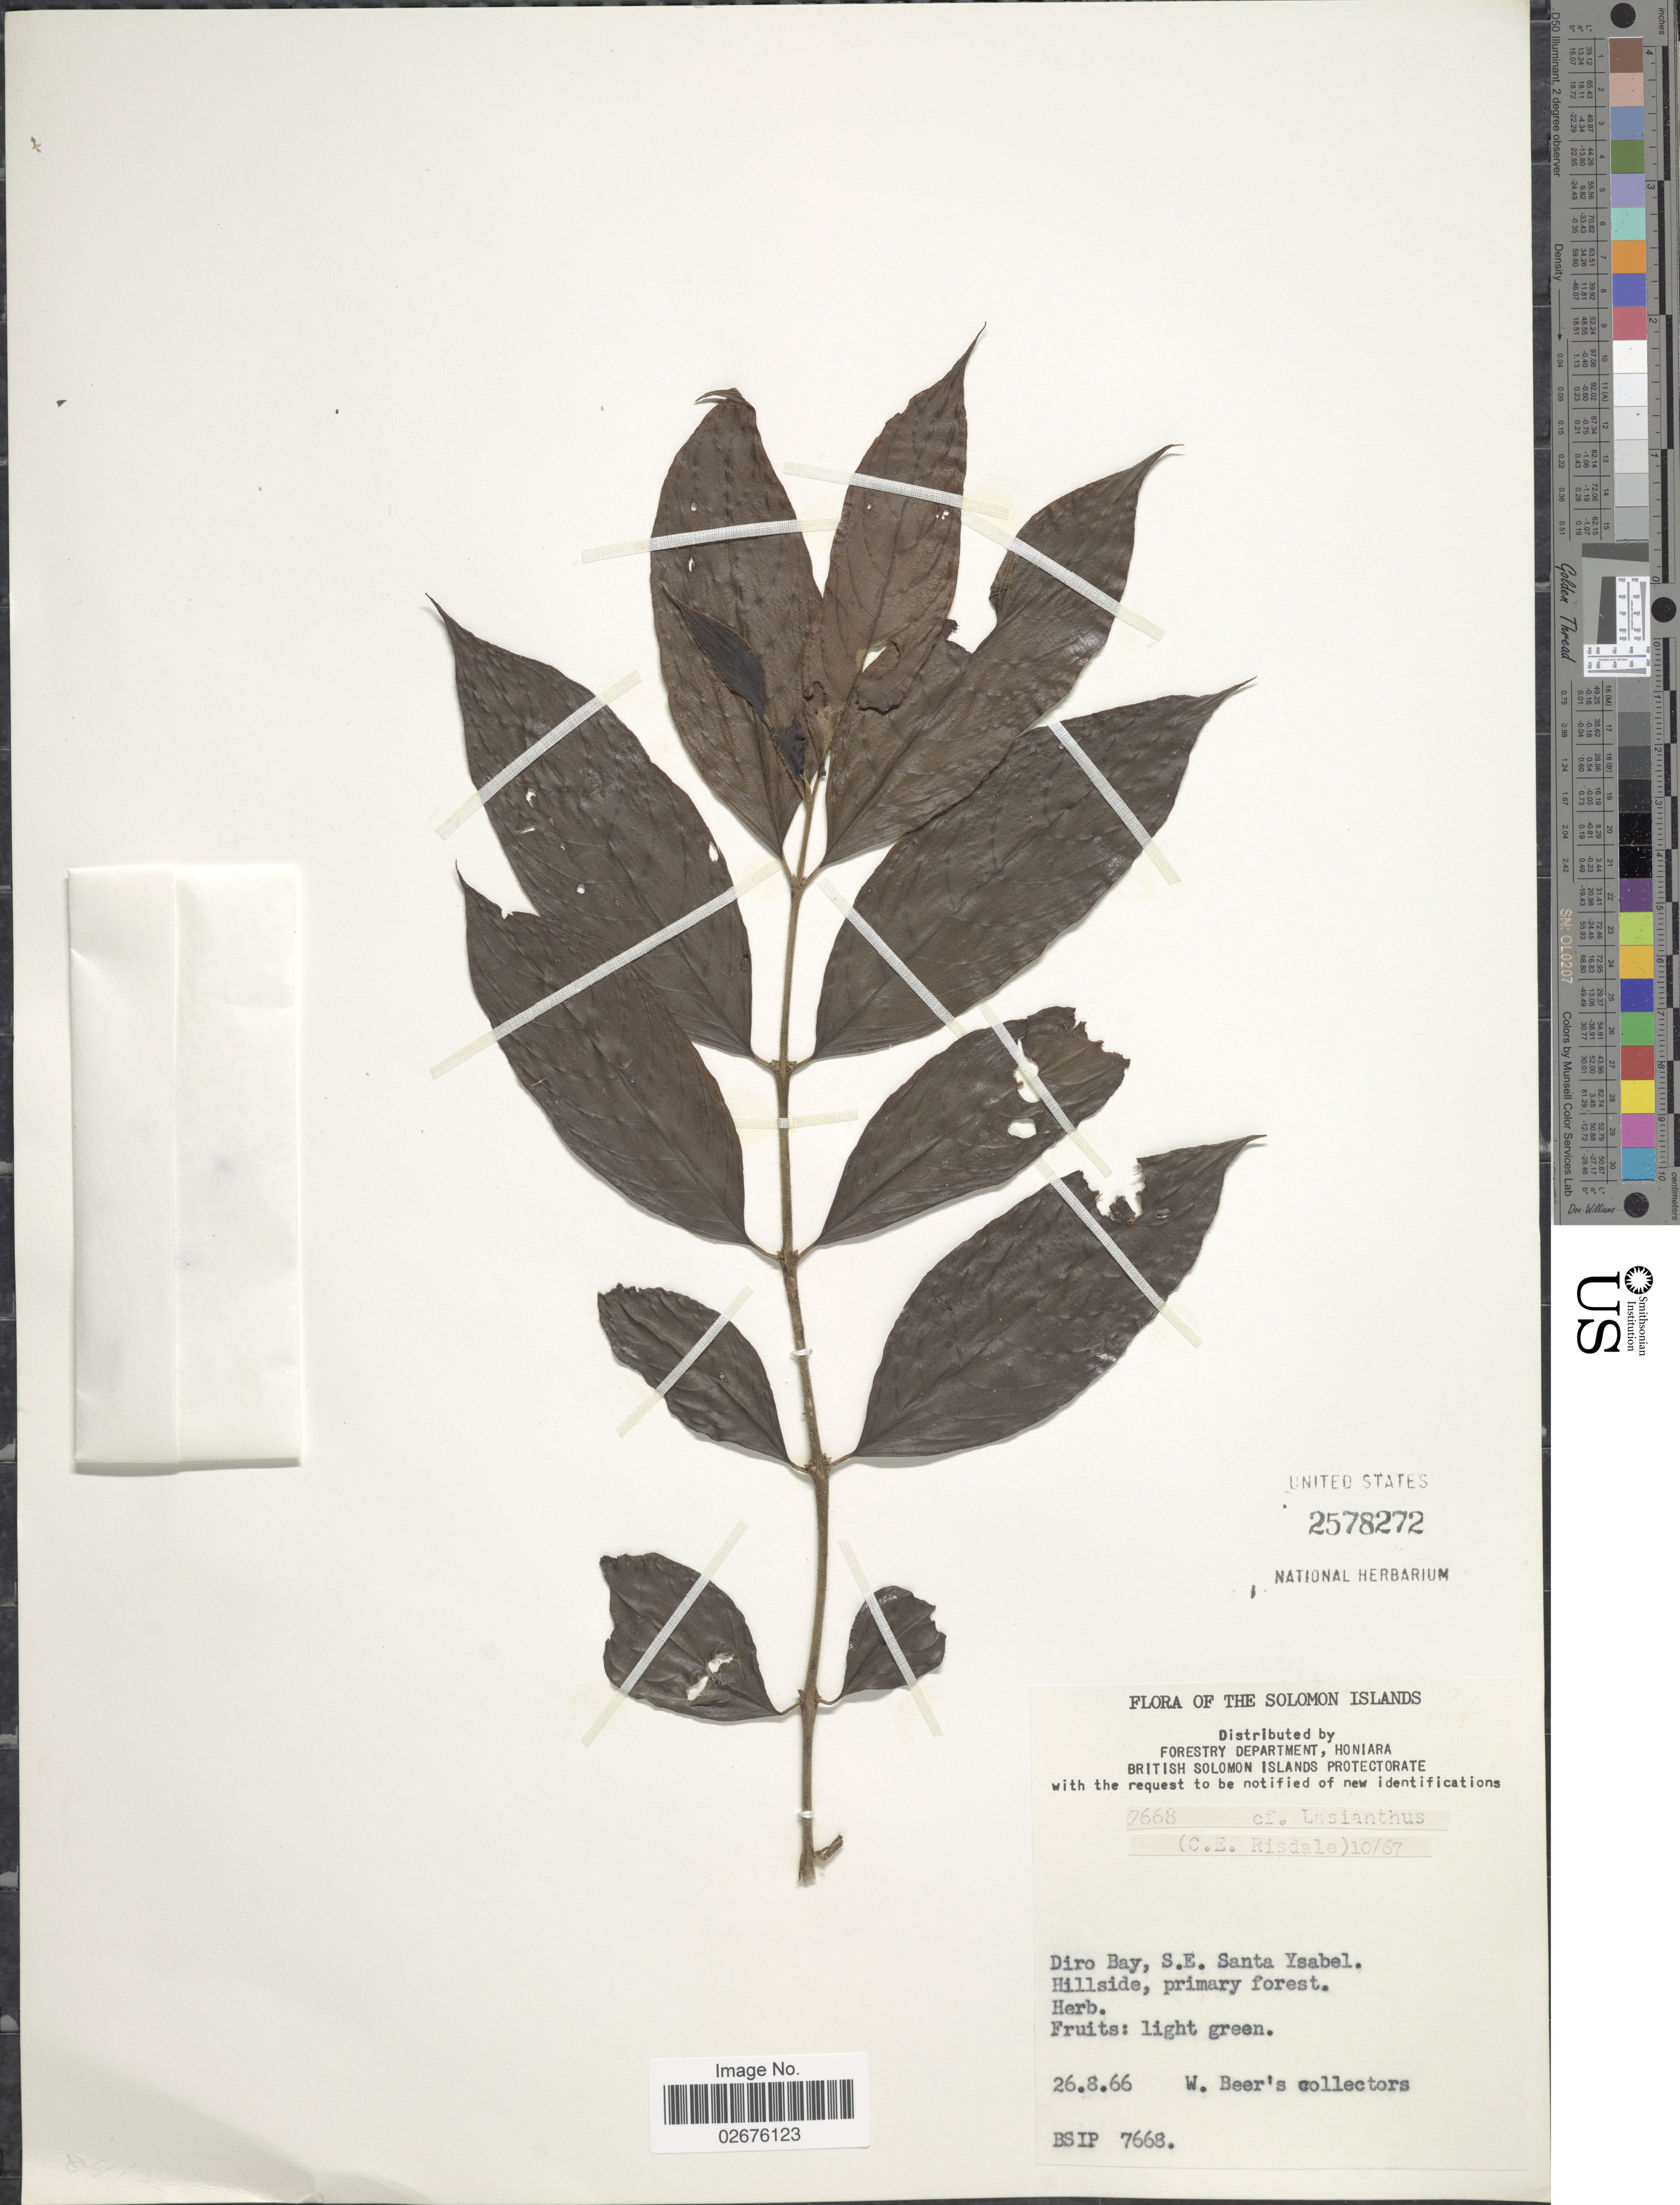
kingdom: Plantae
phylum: Tracheophyta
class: Magnoliopsida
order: Gentianales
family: Rubiaceae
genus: Lasianthus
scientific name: Lasianthus sp.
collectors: W. Beer's Collectors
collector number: BSIP7668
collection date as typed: Transcribed d/m/y: 26/8/66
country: Solomon Islands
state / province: Solomon Islands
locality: Diro Bay, S.E. Santa Ysabel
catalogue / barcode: US 2578272